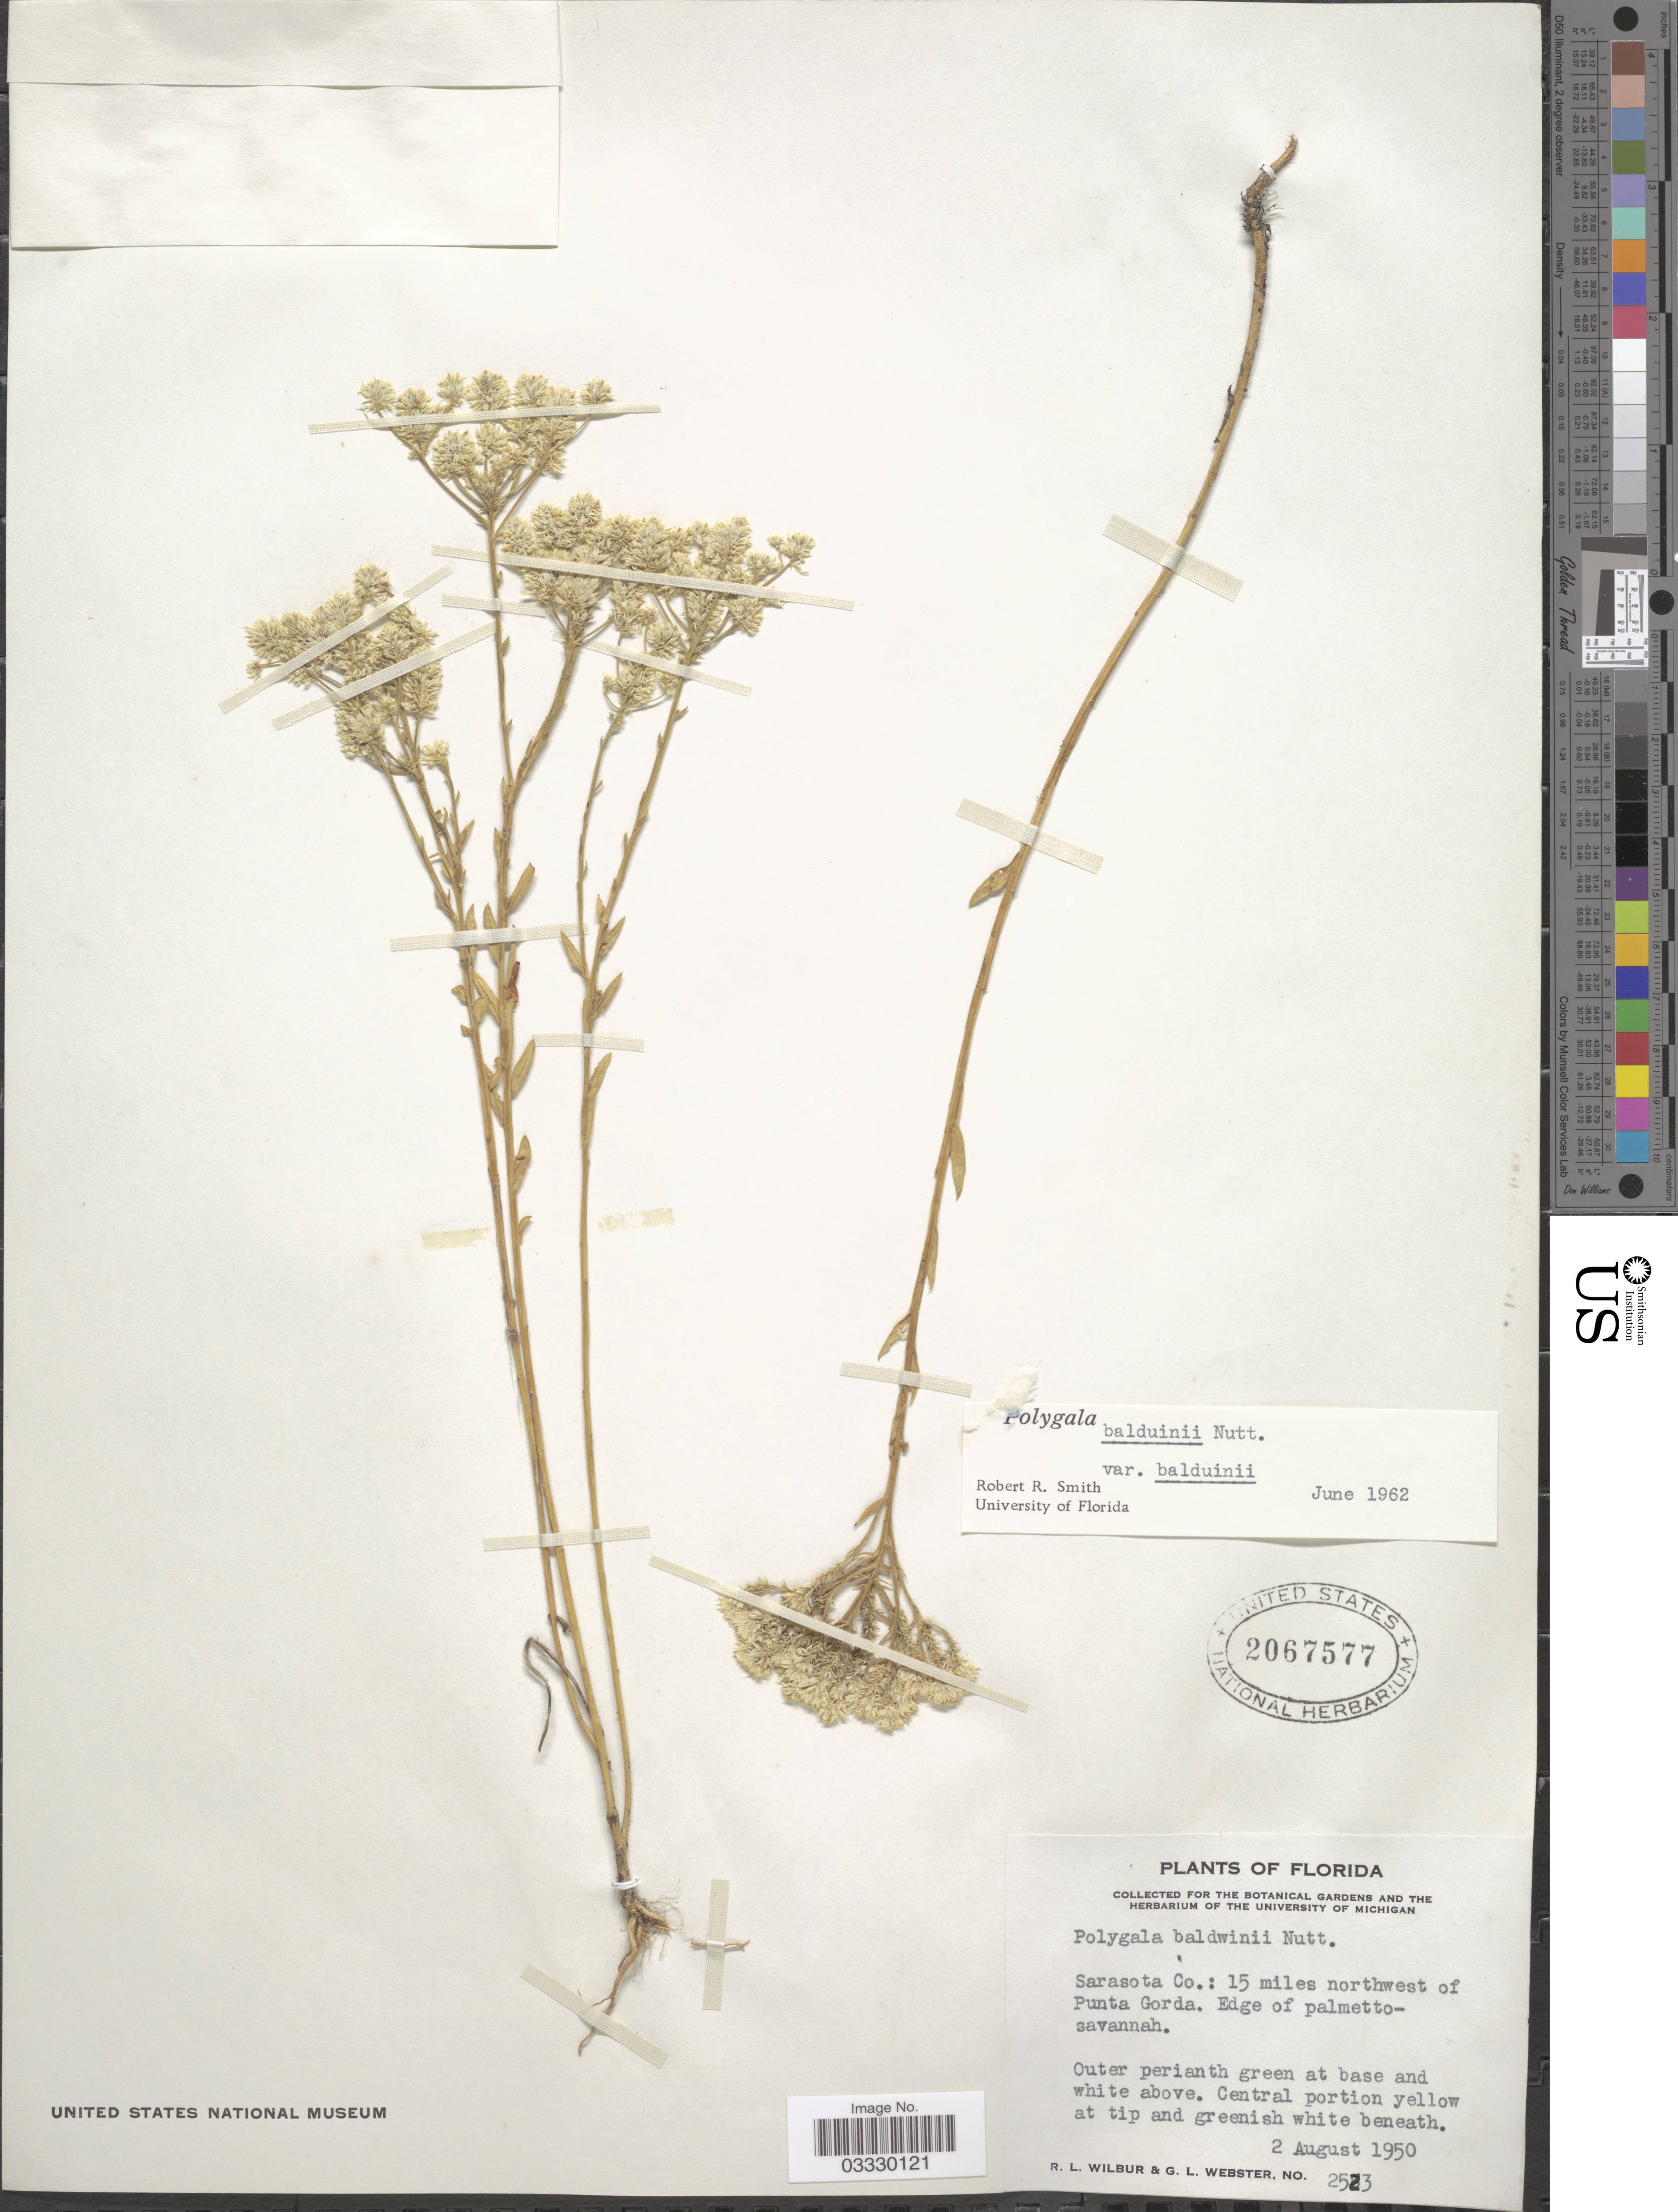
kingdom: Plantae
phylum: Tracheophyta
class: Magnoliopsida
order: Fabales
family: Polygalaceae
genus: Polygala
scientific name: Polygala balduinii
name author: Nutt.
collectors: R. L. Wilbur & G. L. Webster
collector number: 2523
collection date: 1950-08-02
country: United States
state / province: Florida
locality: Sarasota Co.: 15 miles northwest of Punta Gorda. Edge of palmetto-savannah.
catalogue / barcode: US 2067577